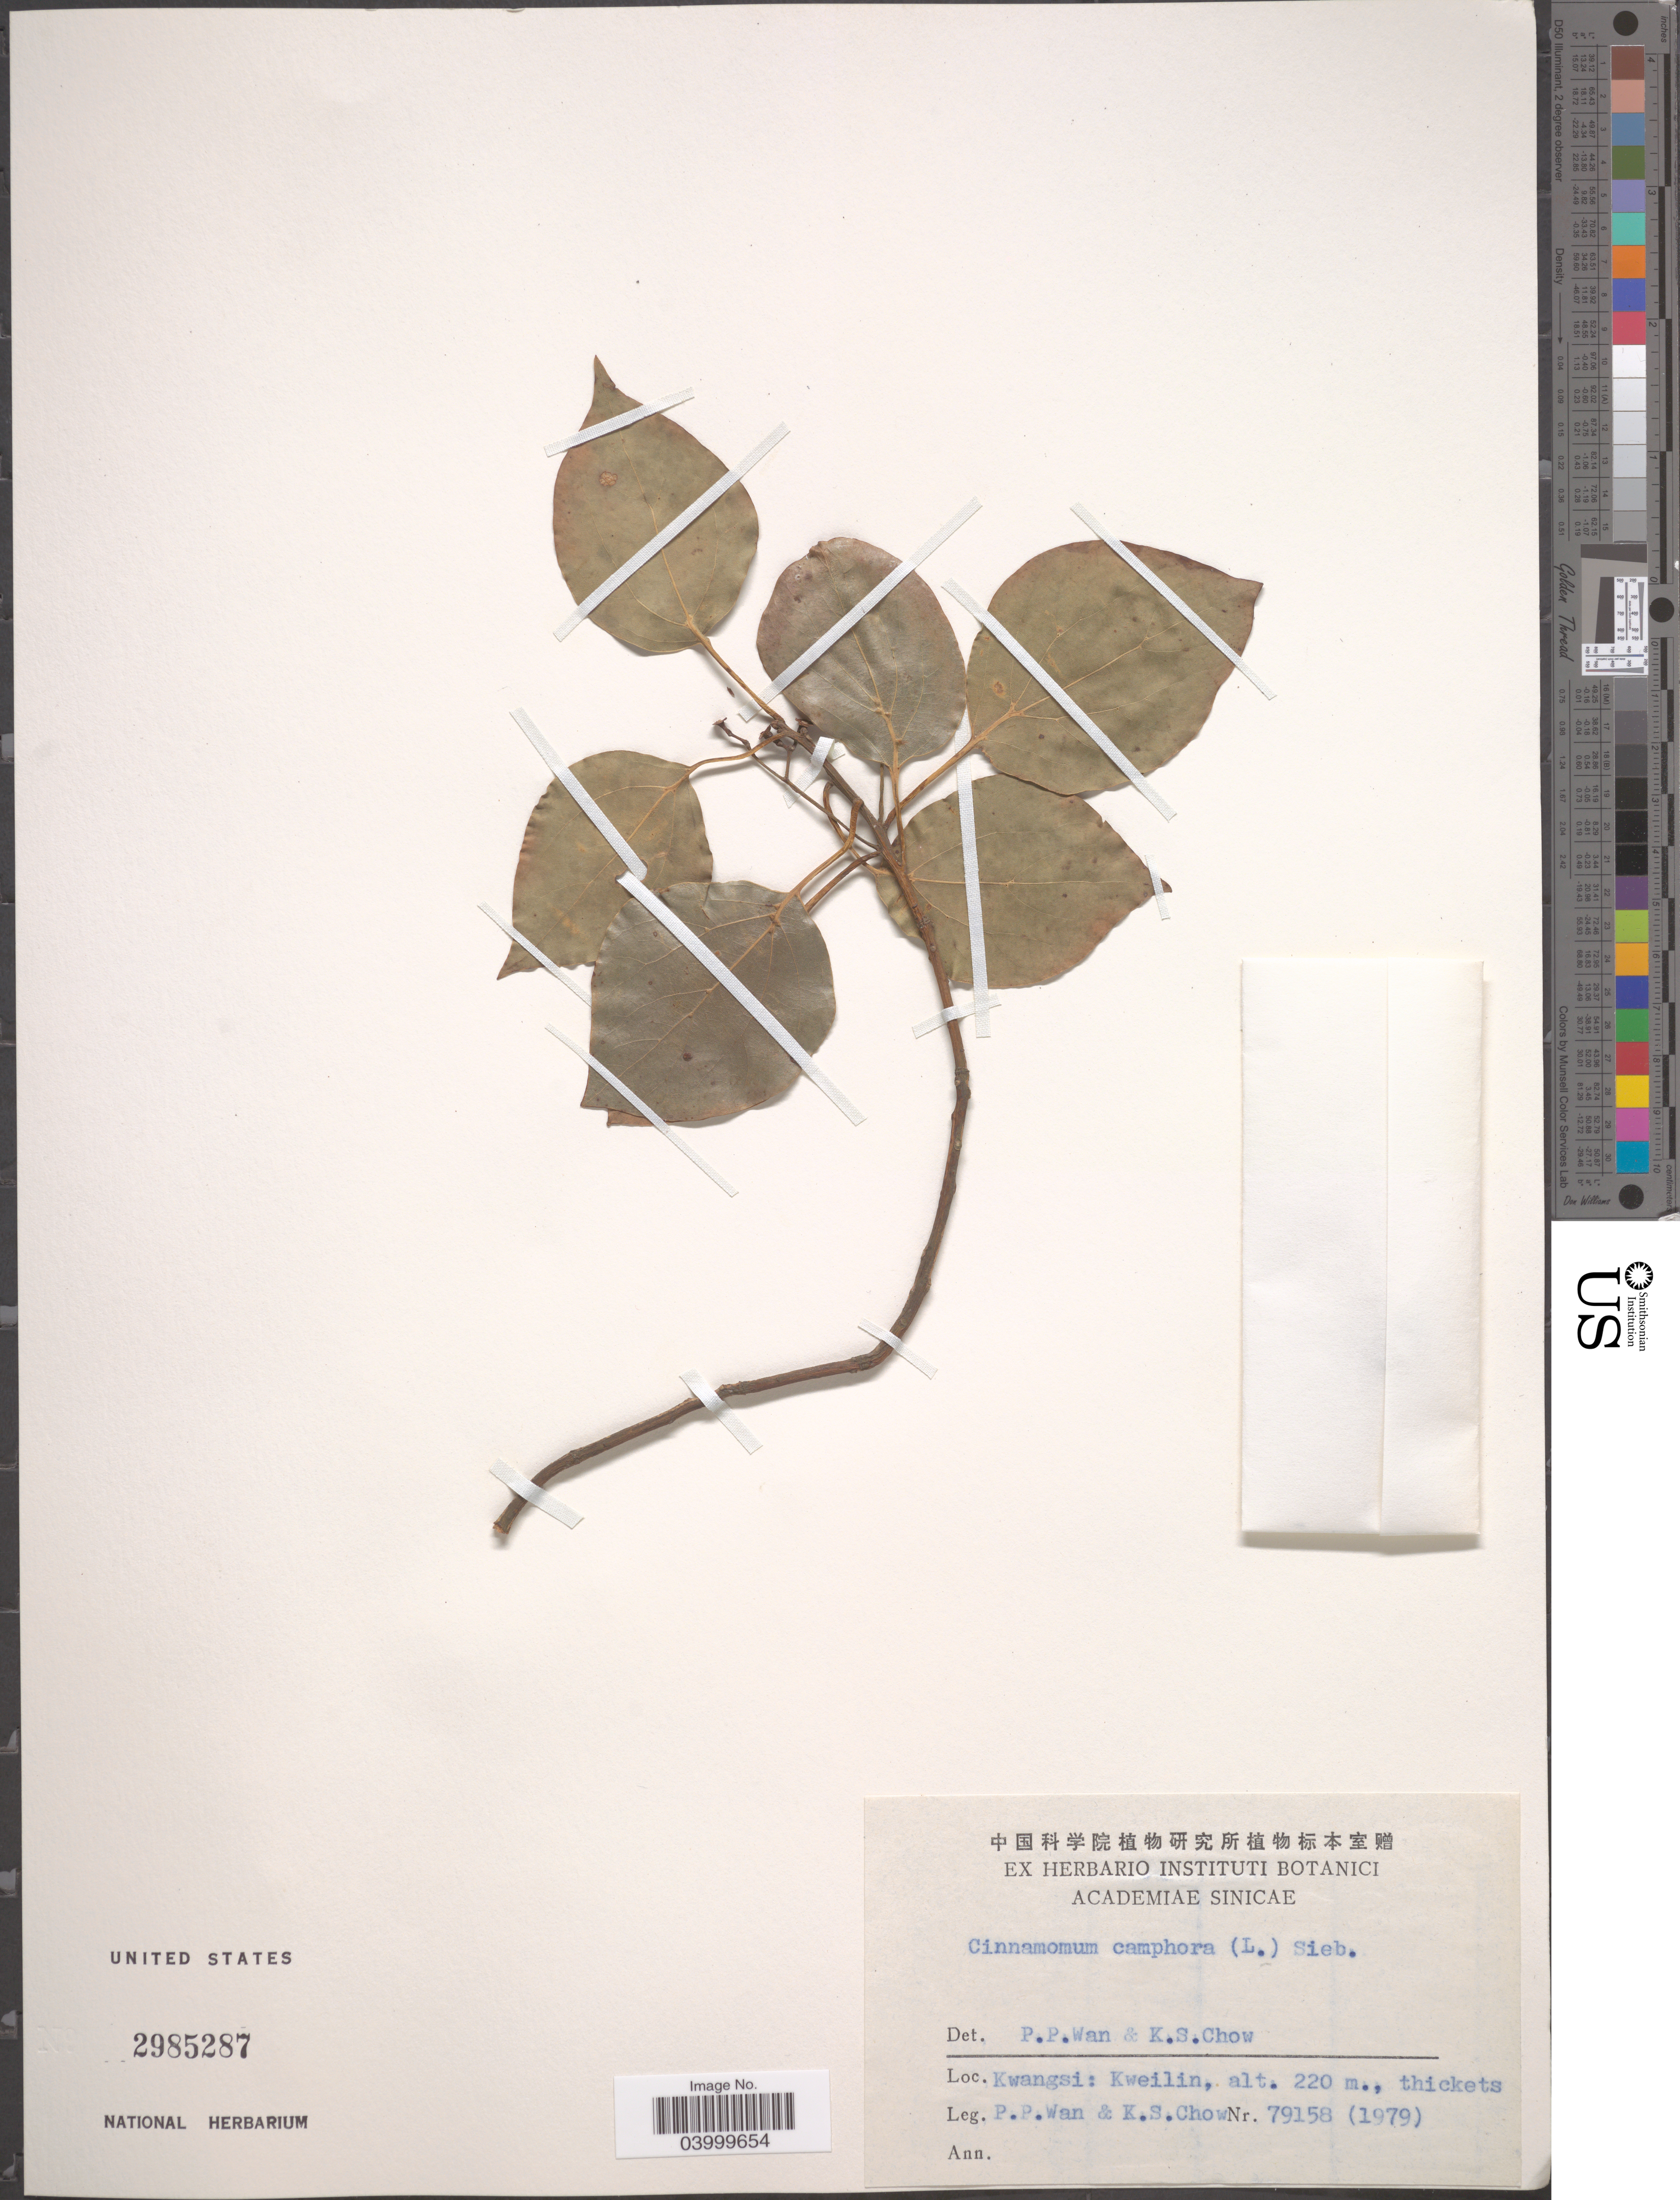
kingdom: Plantae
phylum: Tracheophyta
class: Magnoliopsida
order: Laurales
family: Lauraceae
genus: Cinnamomum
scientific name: Cinnamomum camphora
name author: (L.) J. Presl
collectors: P. Wan & K. S. Chow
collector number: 79158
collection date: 1979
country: China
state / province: Guangxi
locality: Kwangsi: Kweilin.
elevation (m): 220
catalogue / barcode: US 2985287